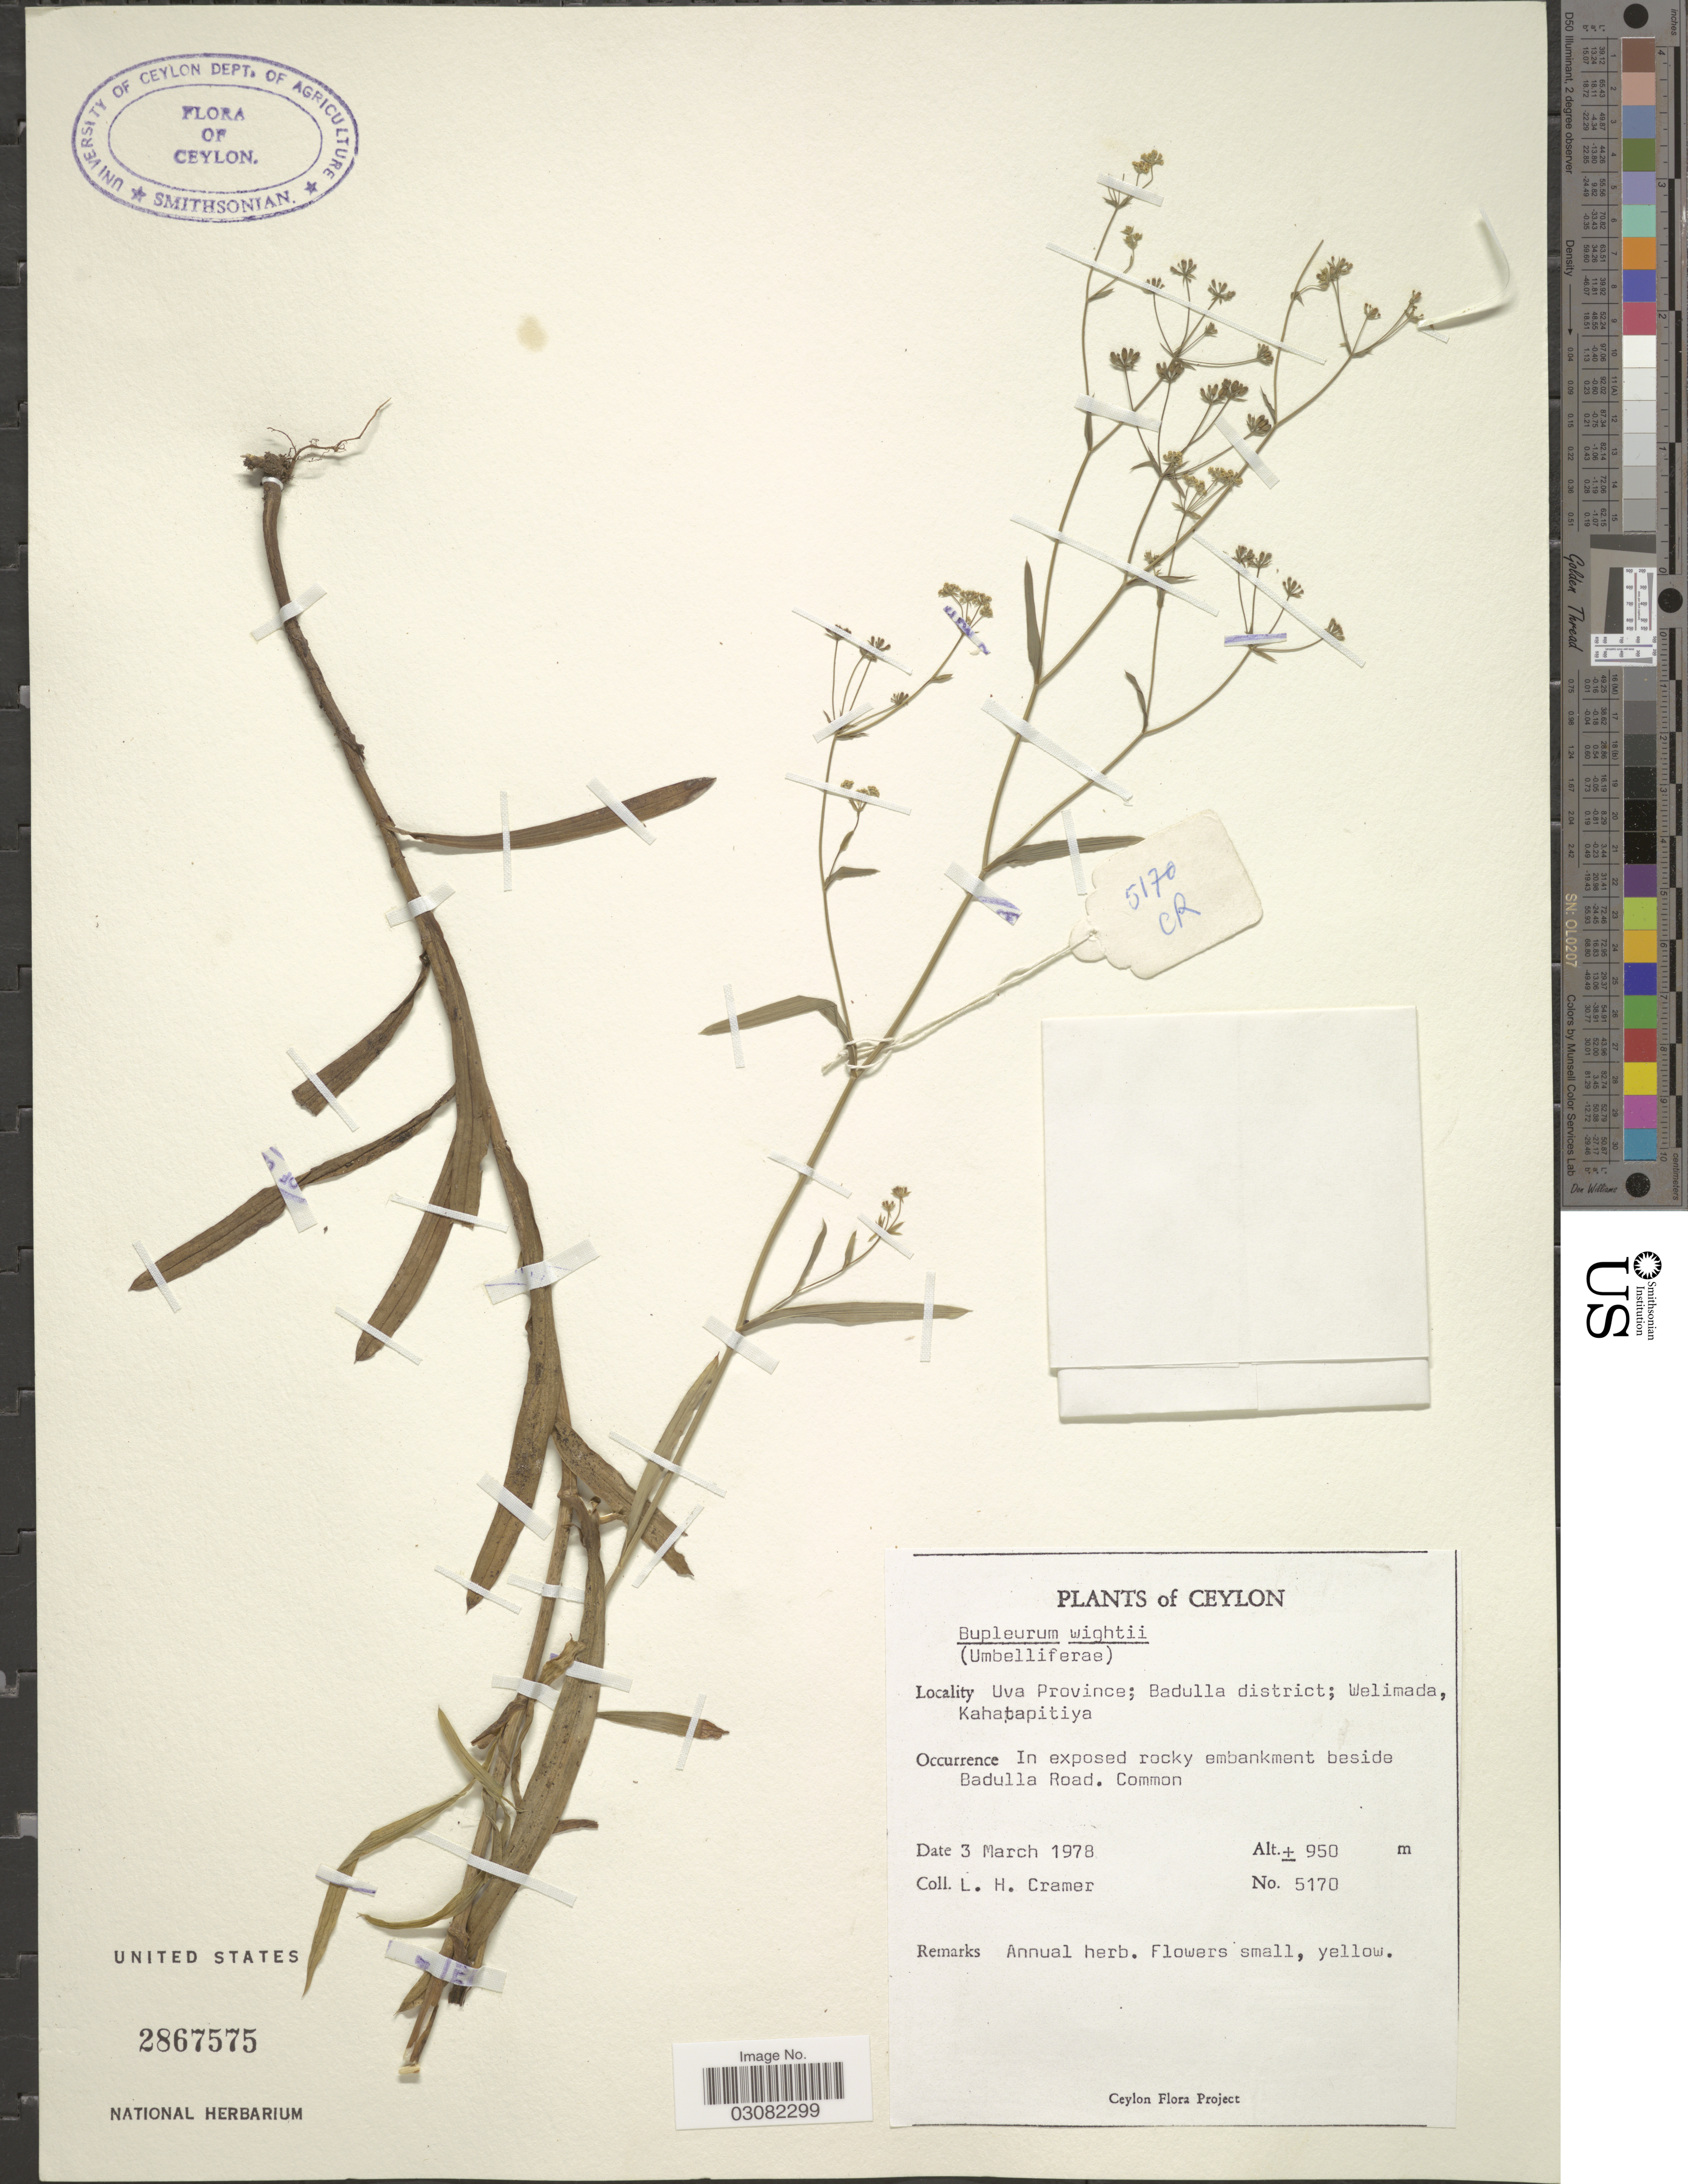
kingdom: Plantae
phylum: Tracheophyta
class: Magnoliopsida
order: Apiales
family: Apiaceae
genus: Bupleurum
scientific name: Bupleurum wightii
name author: Koso-Pol.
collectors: L. H. Cramer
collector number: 5170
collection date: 1978-03-03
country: Sri Lanka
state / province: Uva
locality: Ceylon. Badulla district; Welimada Kahatapitiya. In exposed rocky embankment beside Badulla Road.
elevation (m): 950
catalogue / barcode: US 2867575